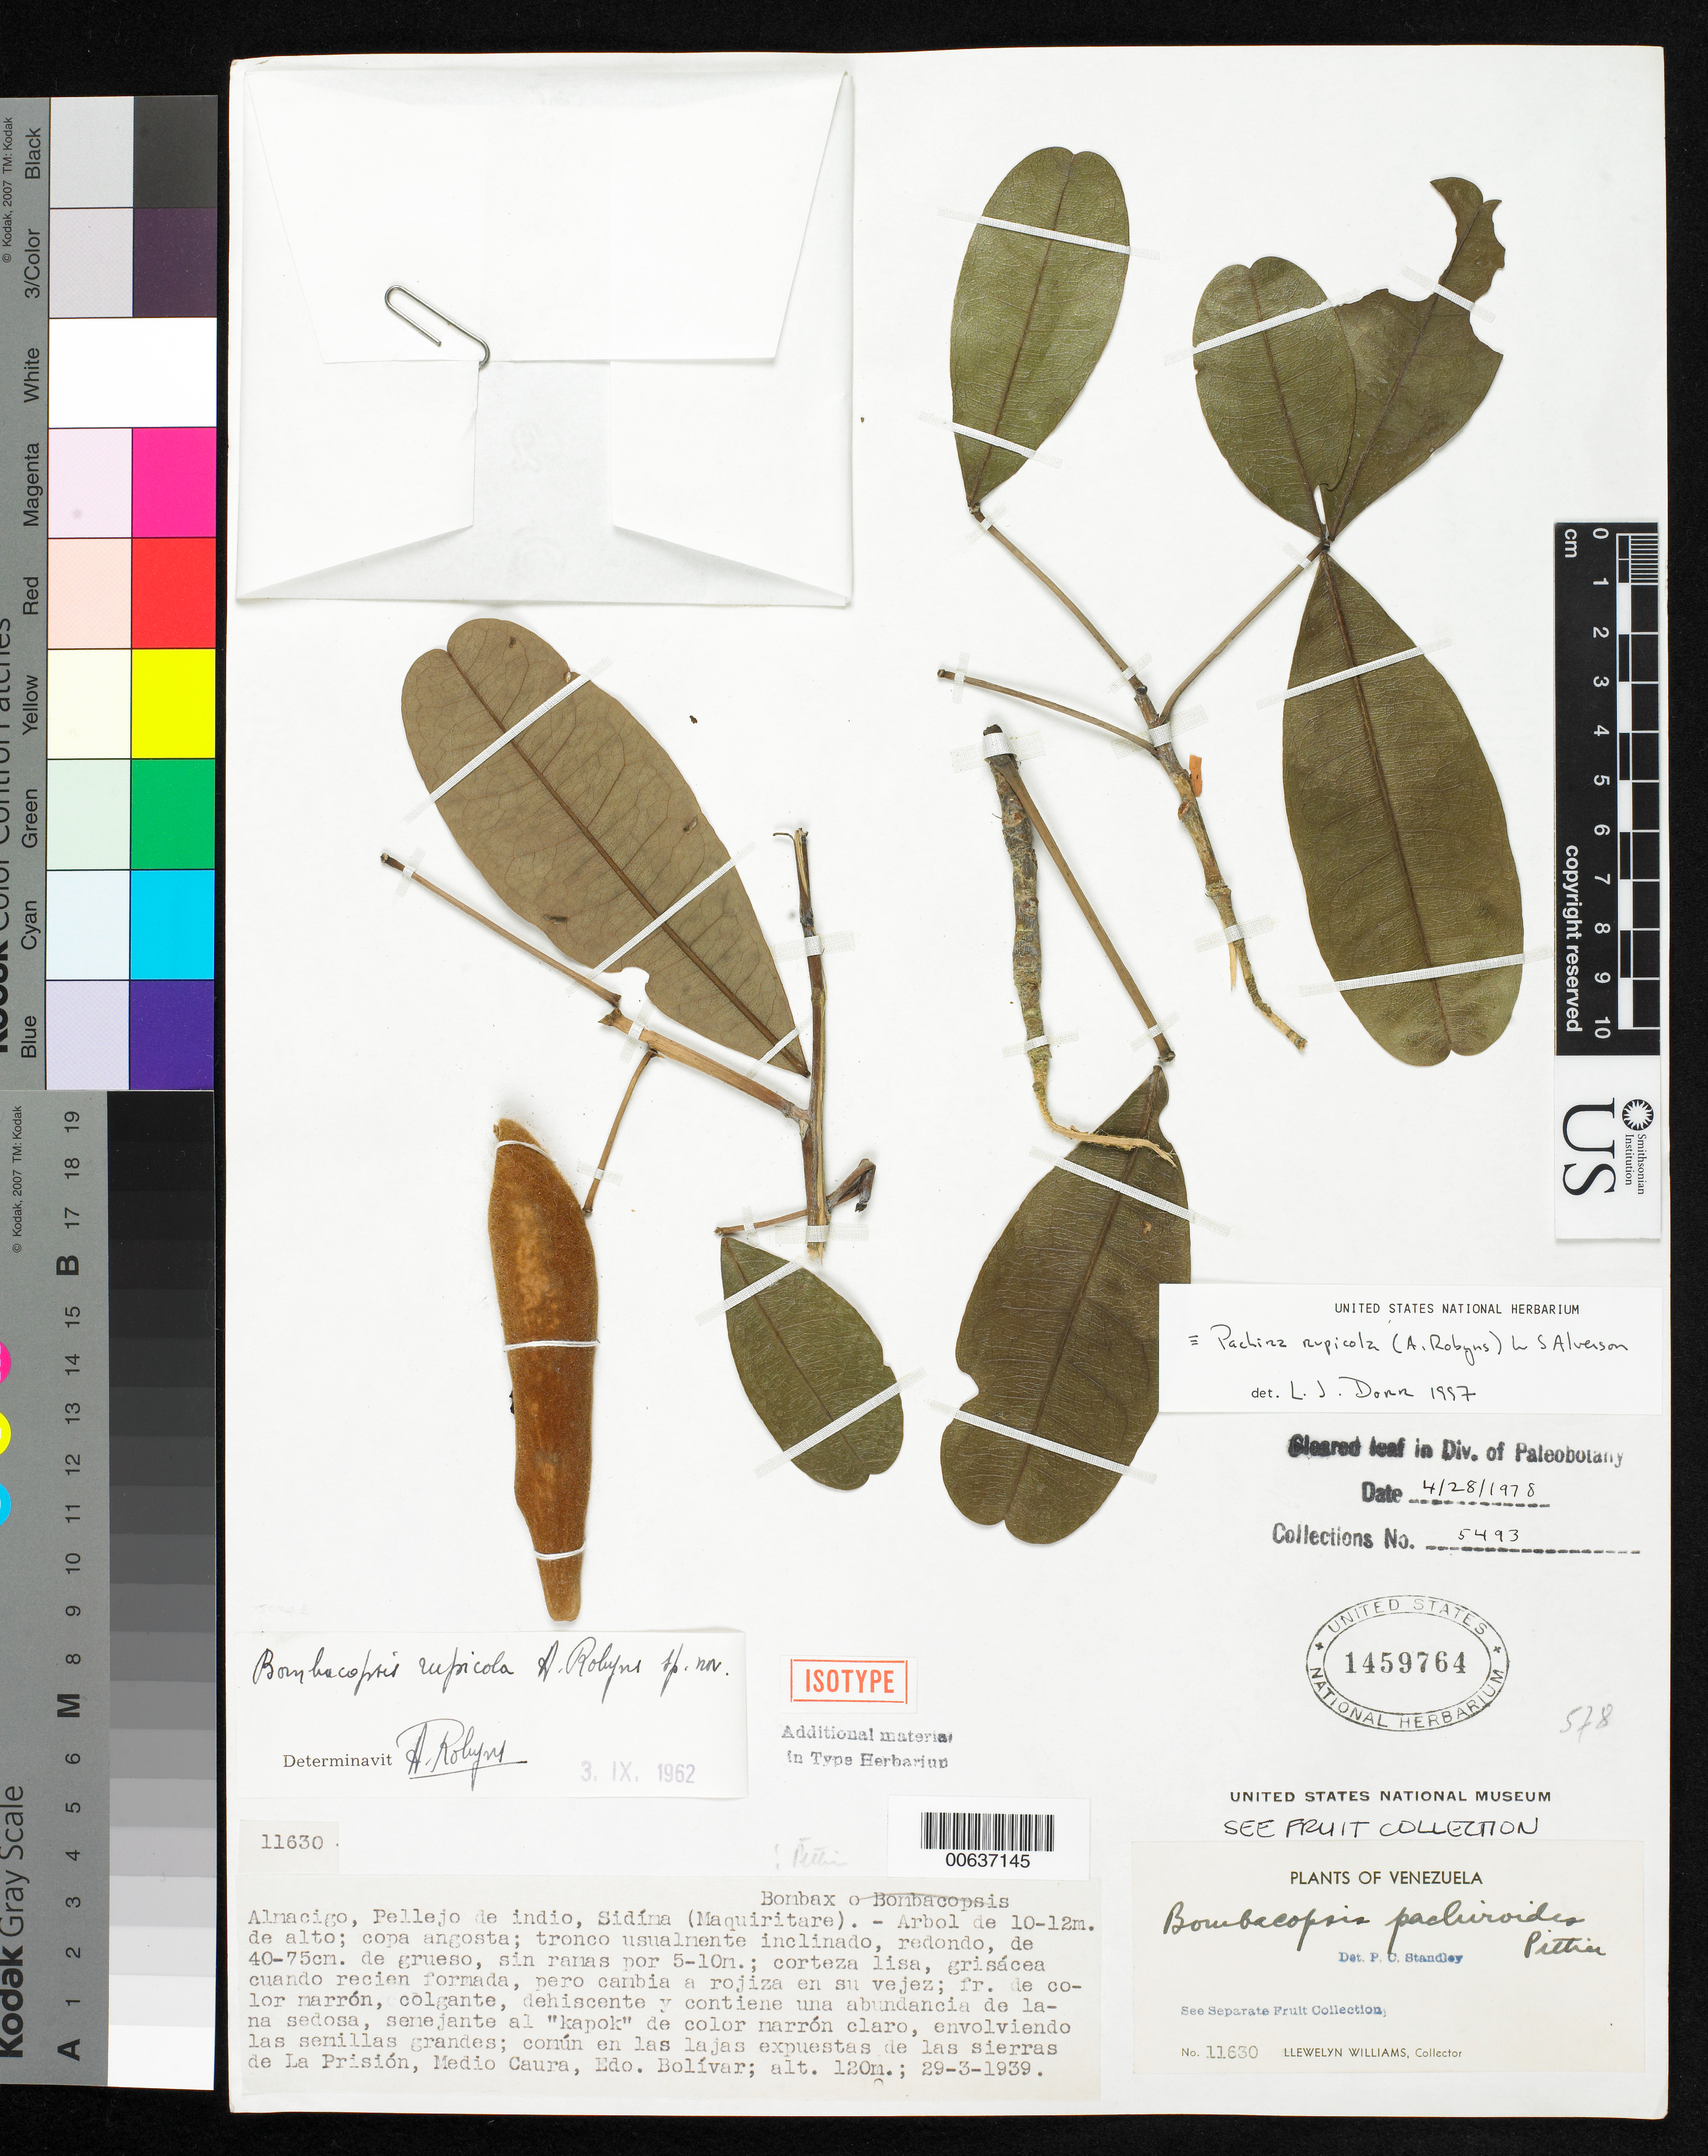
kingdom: Plantae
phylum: Tracheophyta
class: Magnoliopsida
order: Malvales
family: Malvaceae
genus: Bombacopsis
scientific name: Bombacopsis rupicola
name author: A. Robyns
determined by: Dorr, L. J., (BOT), Smithsonian Institution - National Museum of Natural History (UNITED STATES)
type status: Isotype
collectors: L. Williams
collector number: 11630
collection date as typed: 29 Mar 1939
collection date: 1939-03-29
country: Venezuela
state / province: Bolívar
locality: Las Sierras La Prision, medio Caura.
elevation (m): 120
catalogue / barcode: US 1459764